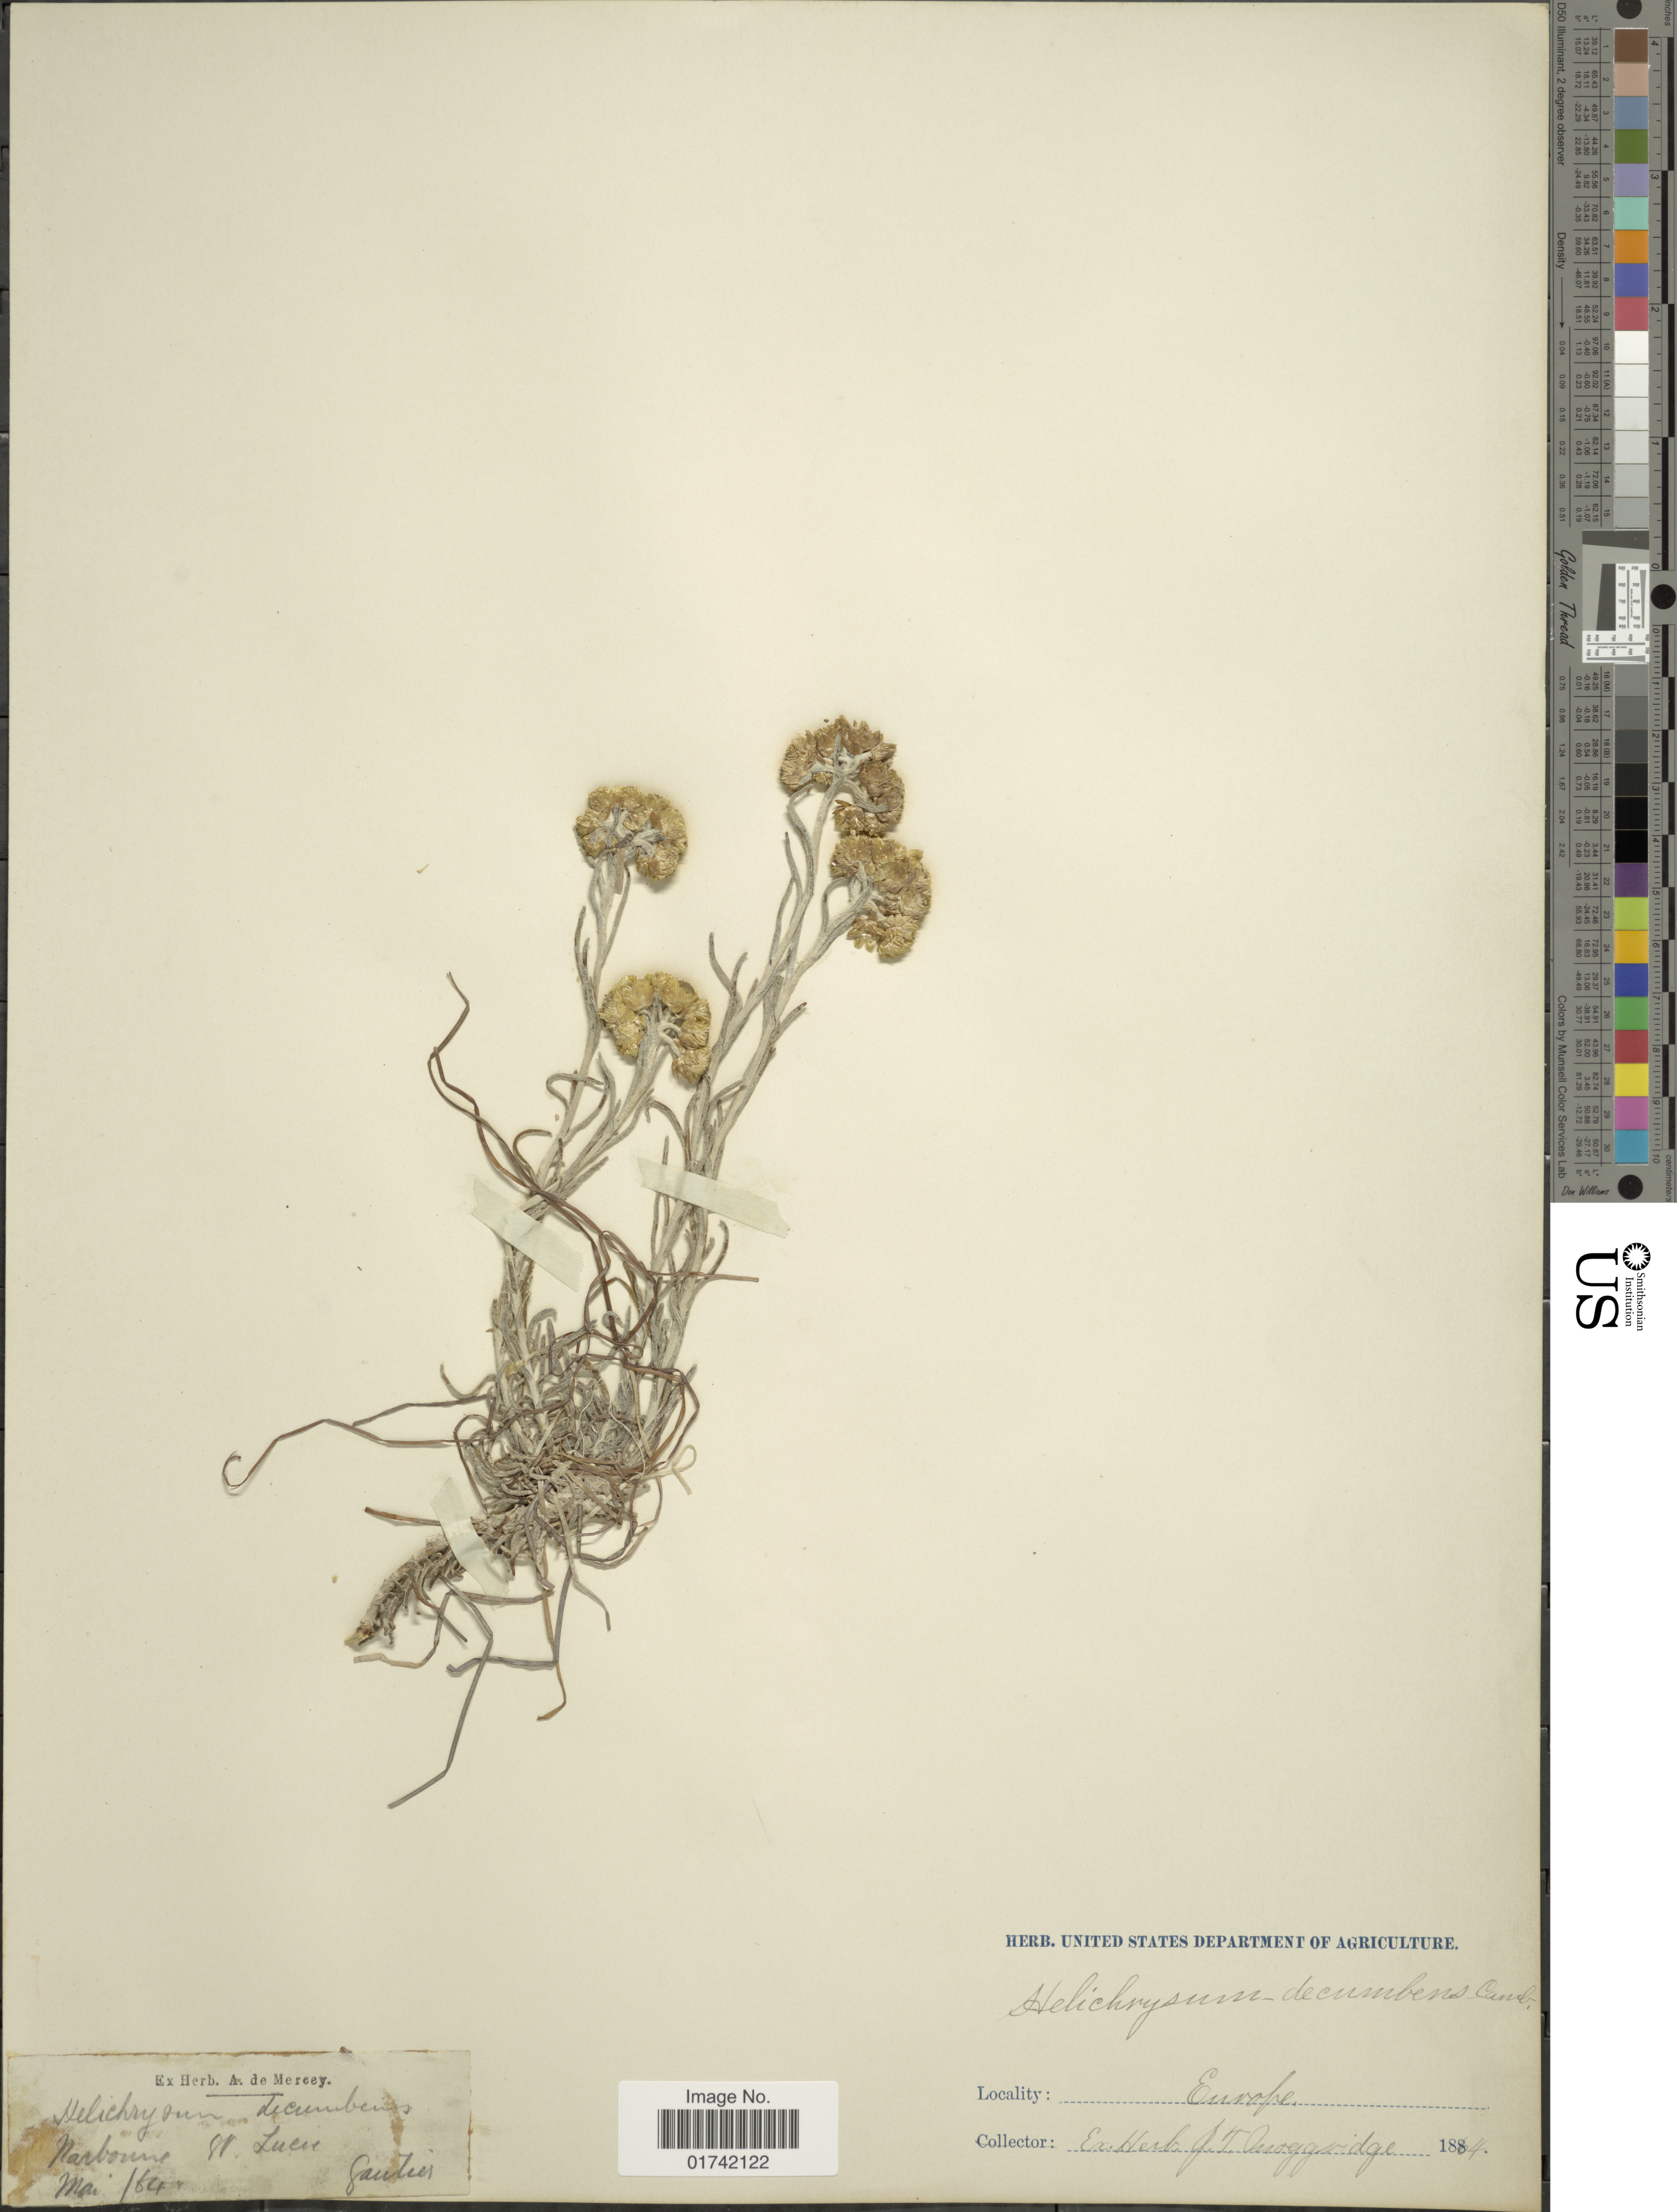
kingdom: Plantae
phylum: Tracheophyta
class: Magnoliopsida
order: Asterales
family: Asteraceae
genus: Helichrysum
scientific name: Helichrysum decumbens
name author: Lag. & Cambess.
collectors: -. Gautier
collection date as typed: Transcribed d/m/y: /5/64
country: France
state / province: Occitanie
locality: Europe